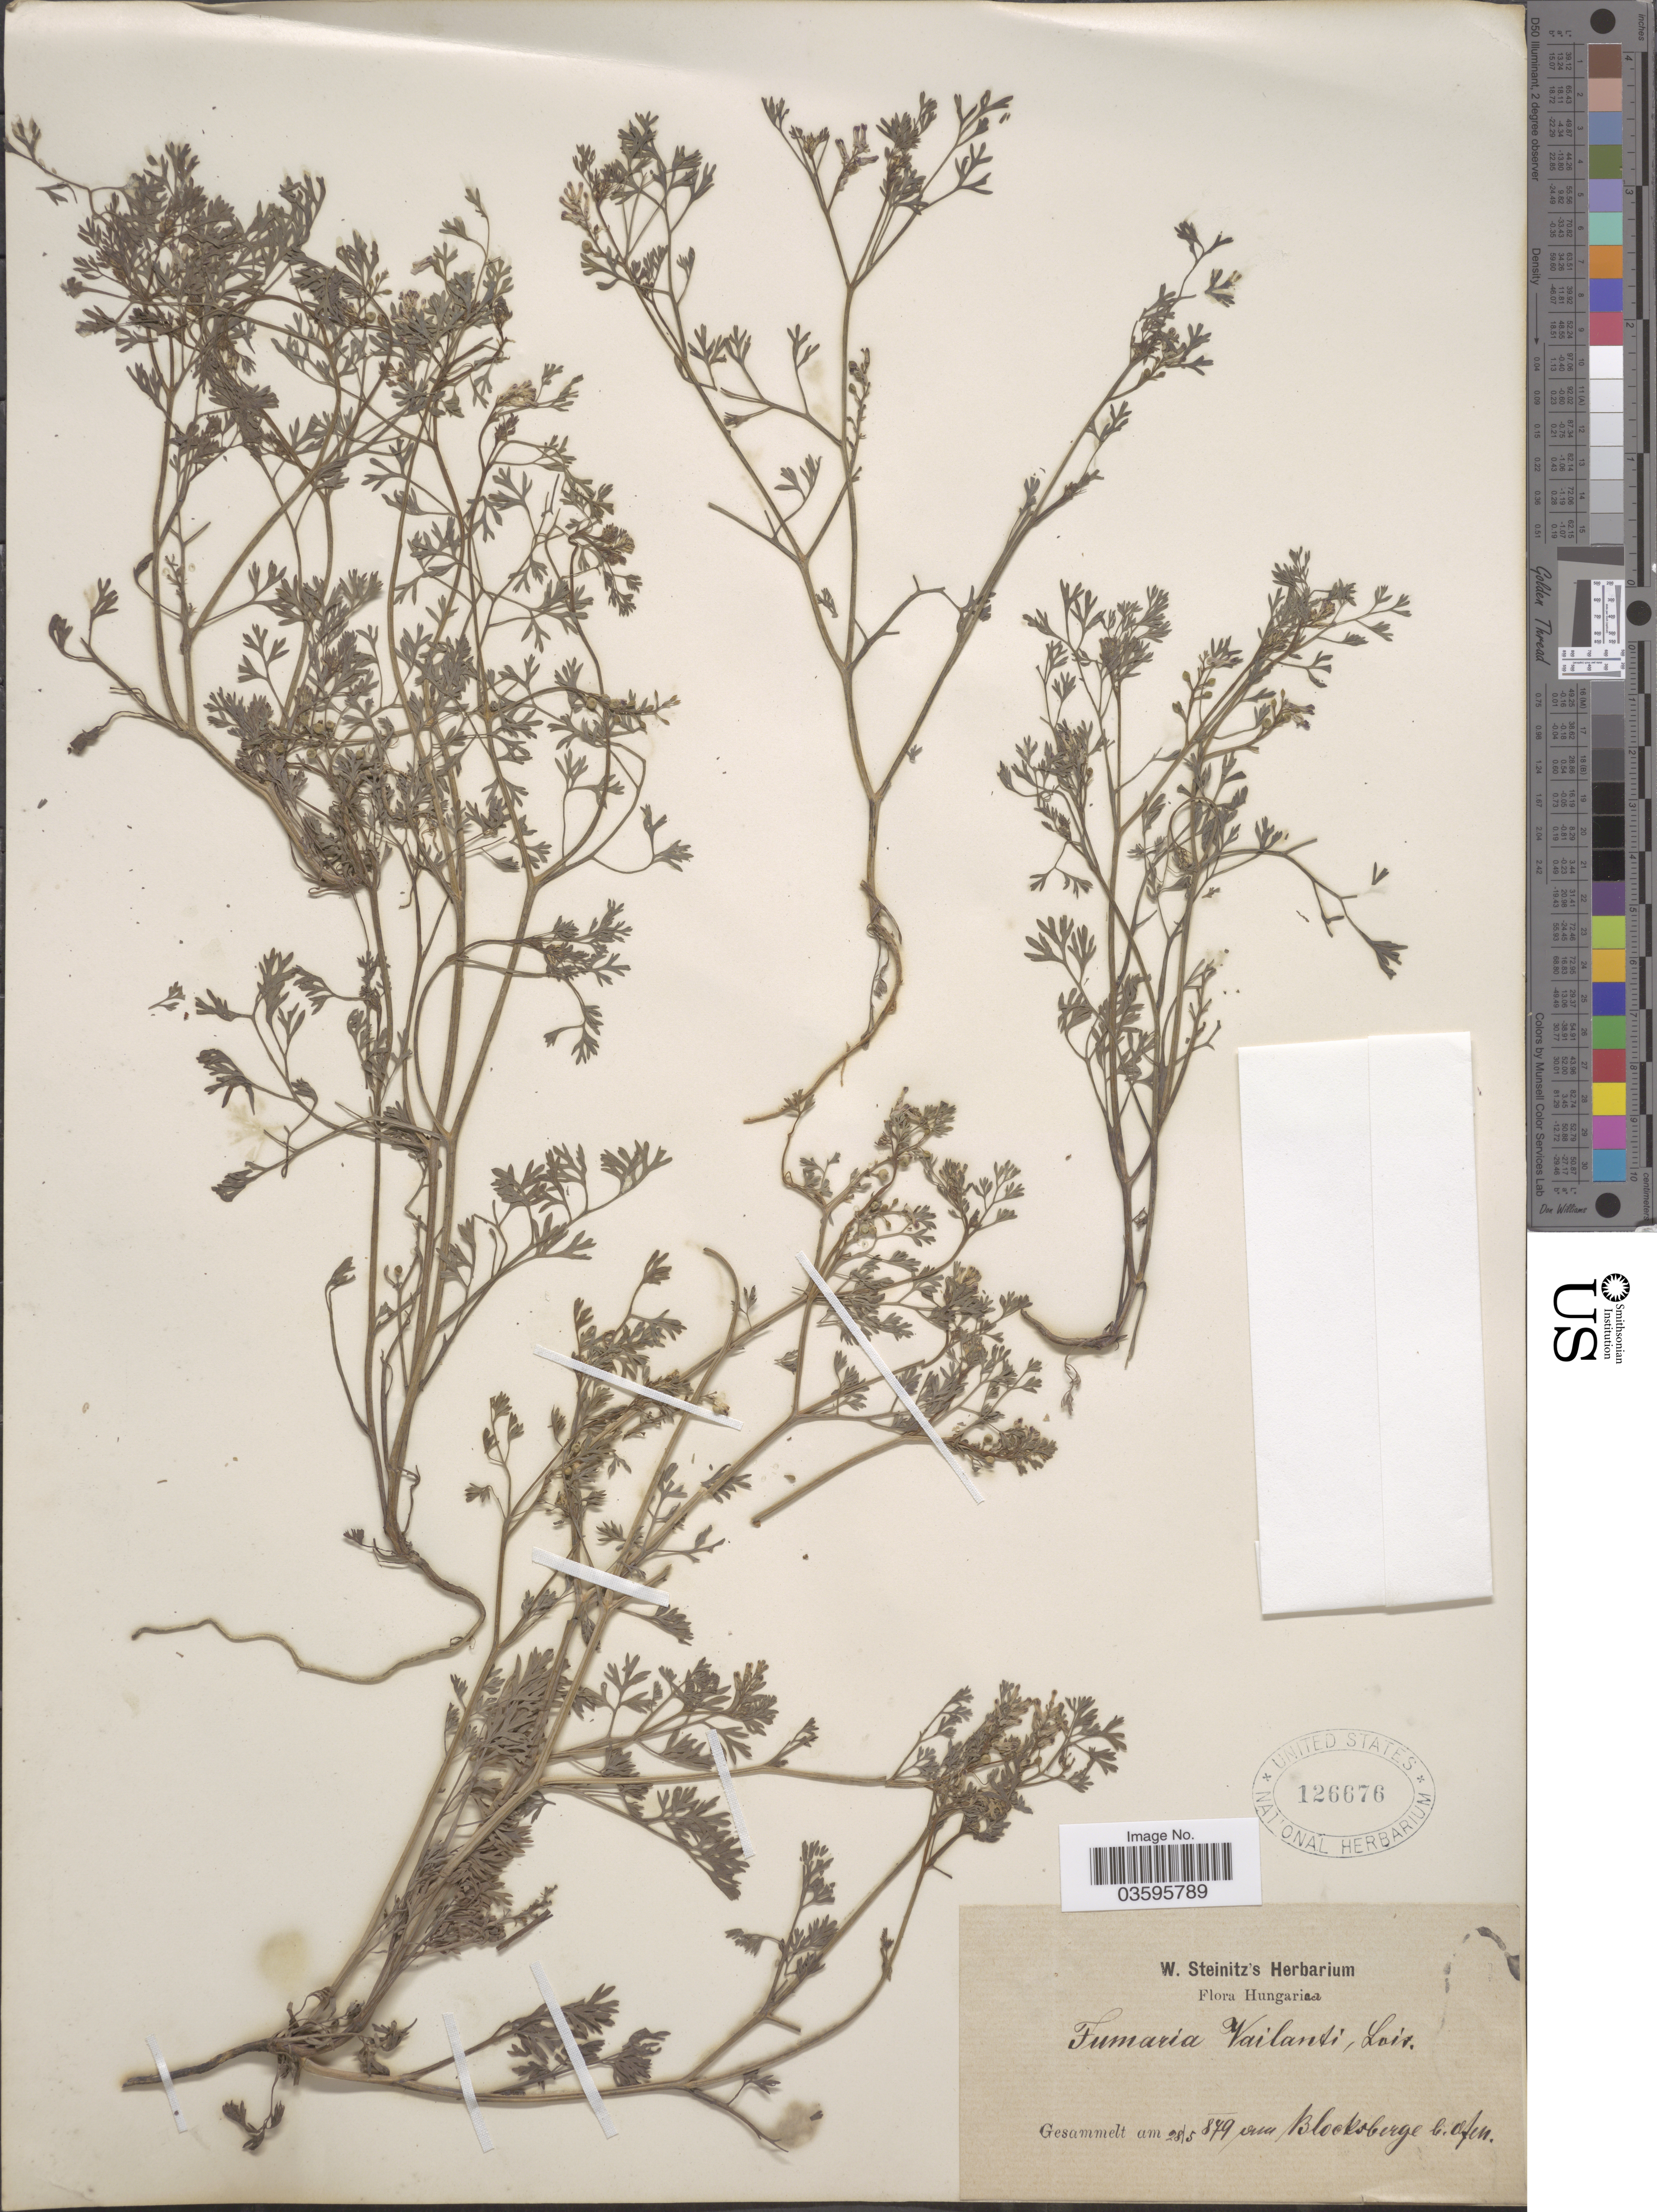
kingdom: Plantae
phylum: Tracheophyta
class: Magnoliopsida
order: Ranunculales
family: Papaveraceae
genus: Fumaria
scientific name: Fumaria vaillantii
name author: Loisel.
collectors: Ex herb. W. Steinitz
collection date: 1879-05-28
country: Hungary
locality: Am Blocksberge b. Ofen.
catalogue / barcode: US 126676